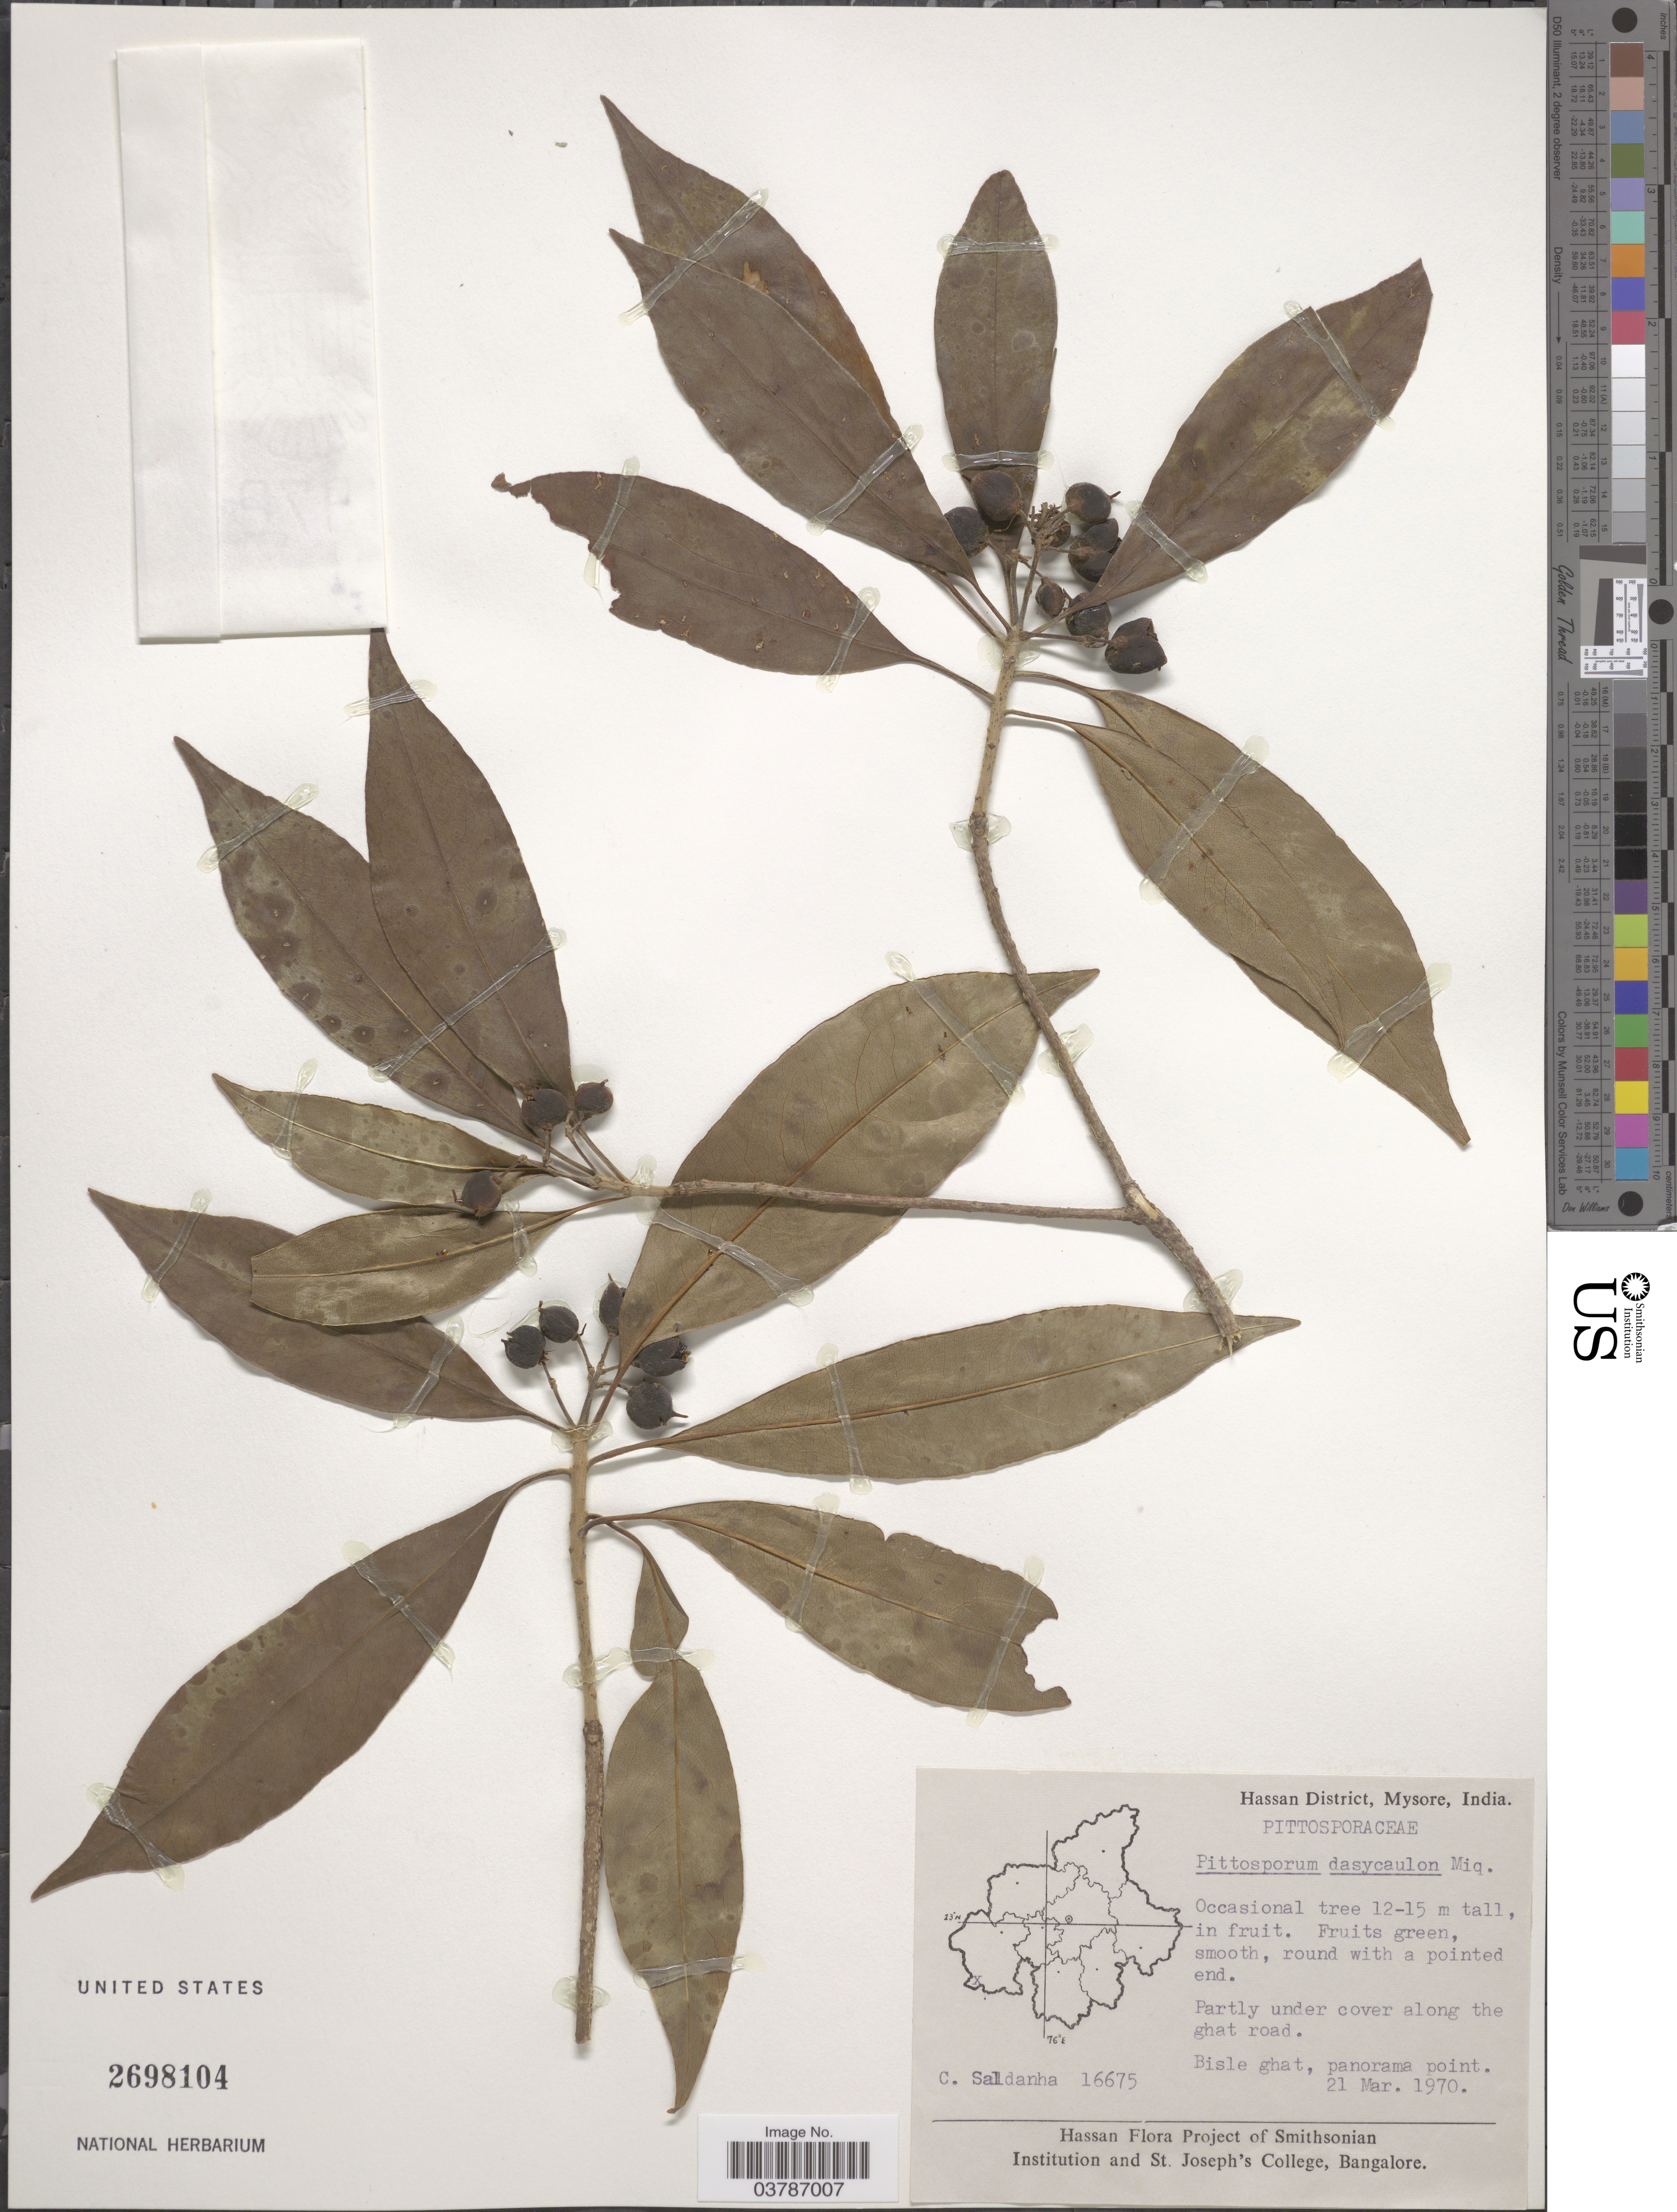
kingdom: Plantae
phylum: Tracheophyta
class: Magnoliopsida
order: Apiales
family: Pittosporaceae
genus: Pittosporum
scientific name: Pittosporum dasycaulon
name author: Miq.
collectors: C. Saldanha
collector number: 16675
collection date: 1970-03-21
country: India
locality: Hassan District, Mysore. Partly under cover along the ghat road. Bisle ghat, panorama point.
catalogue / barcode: US 2698104